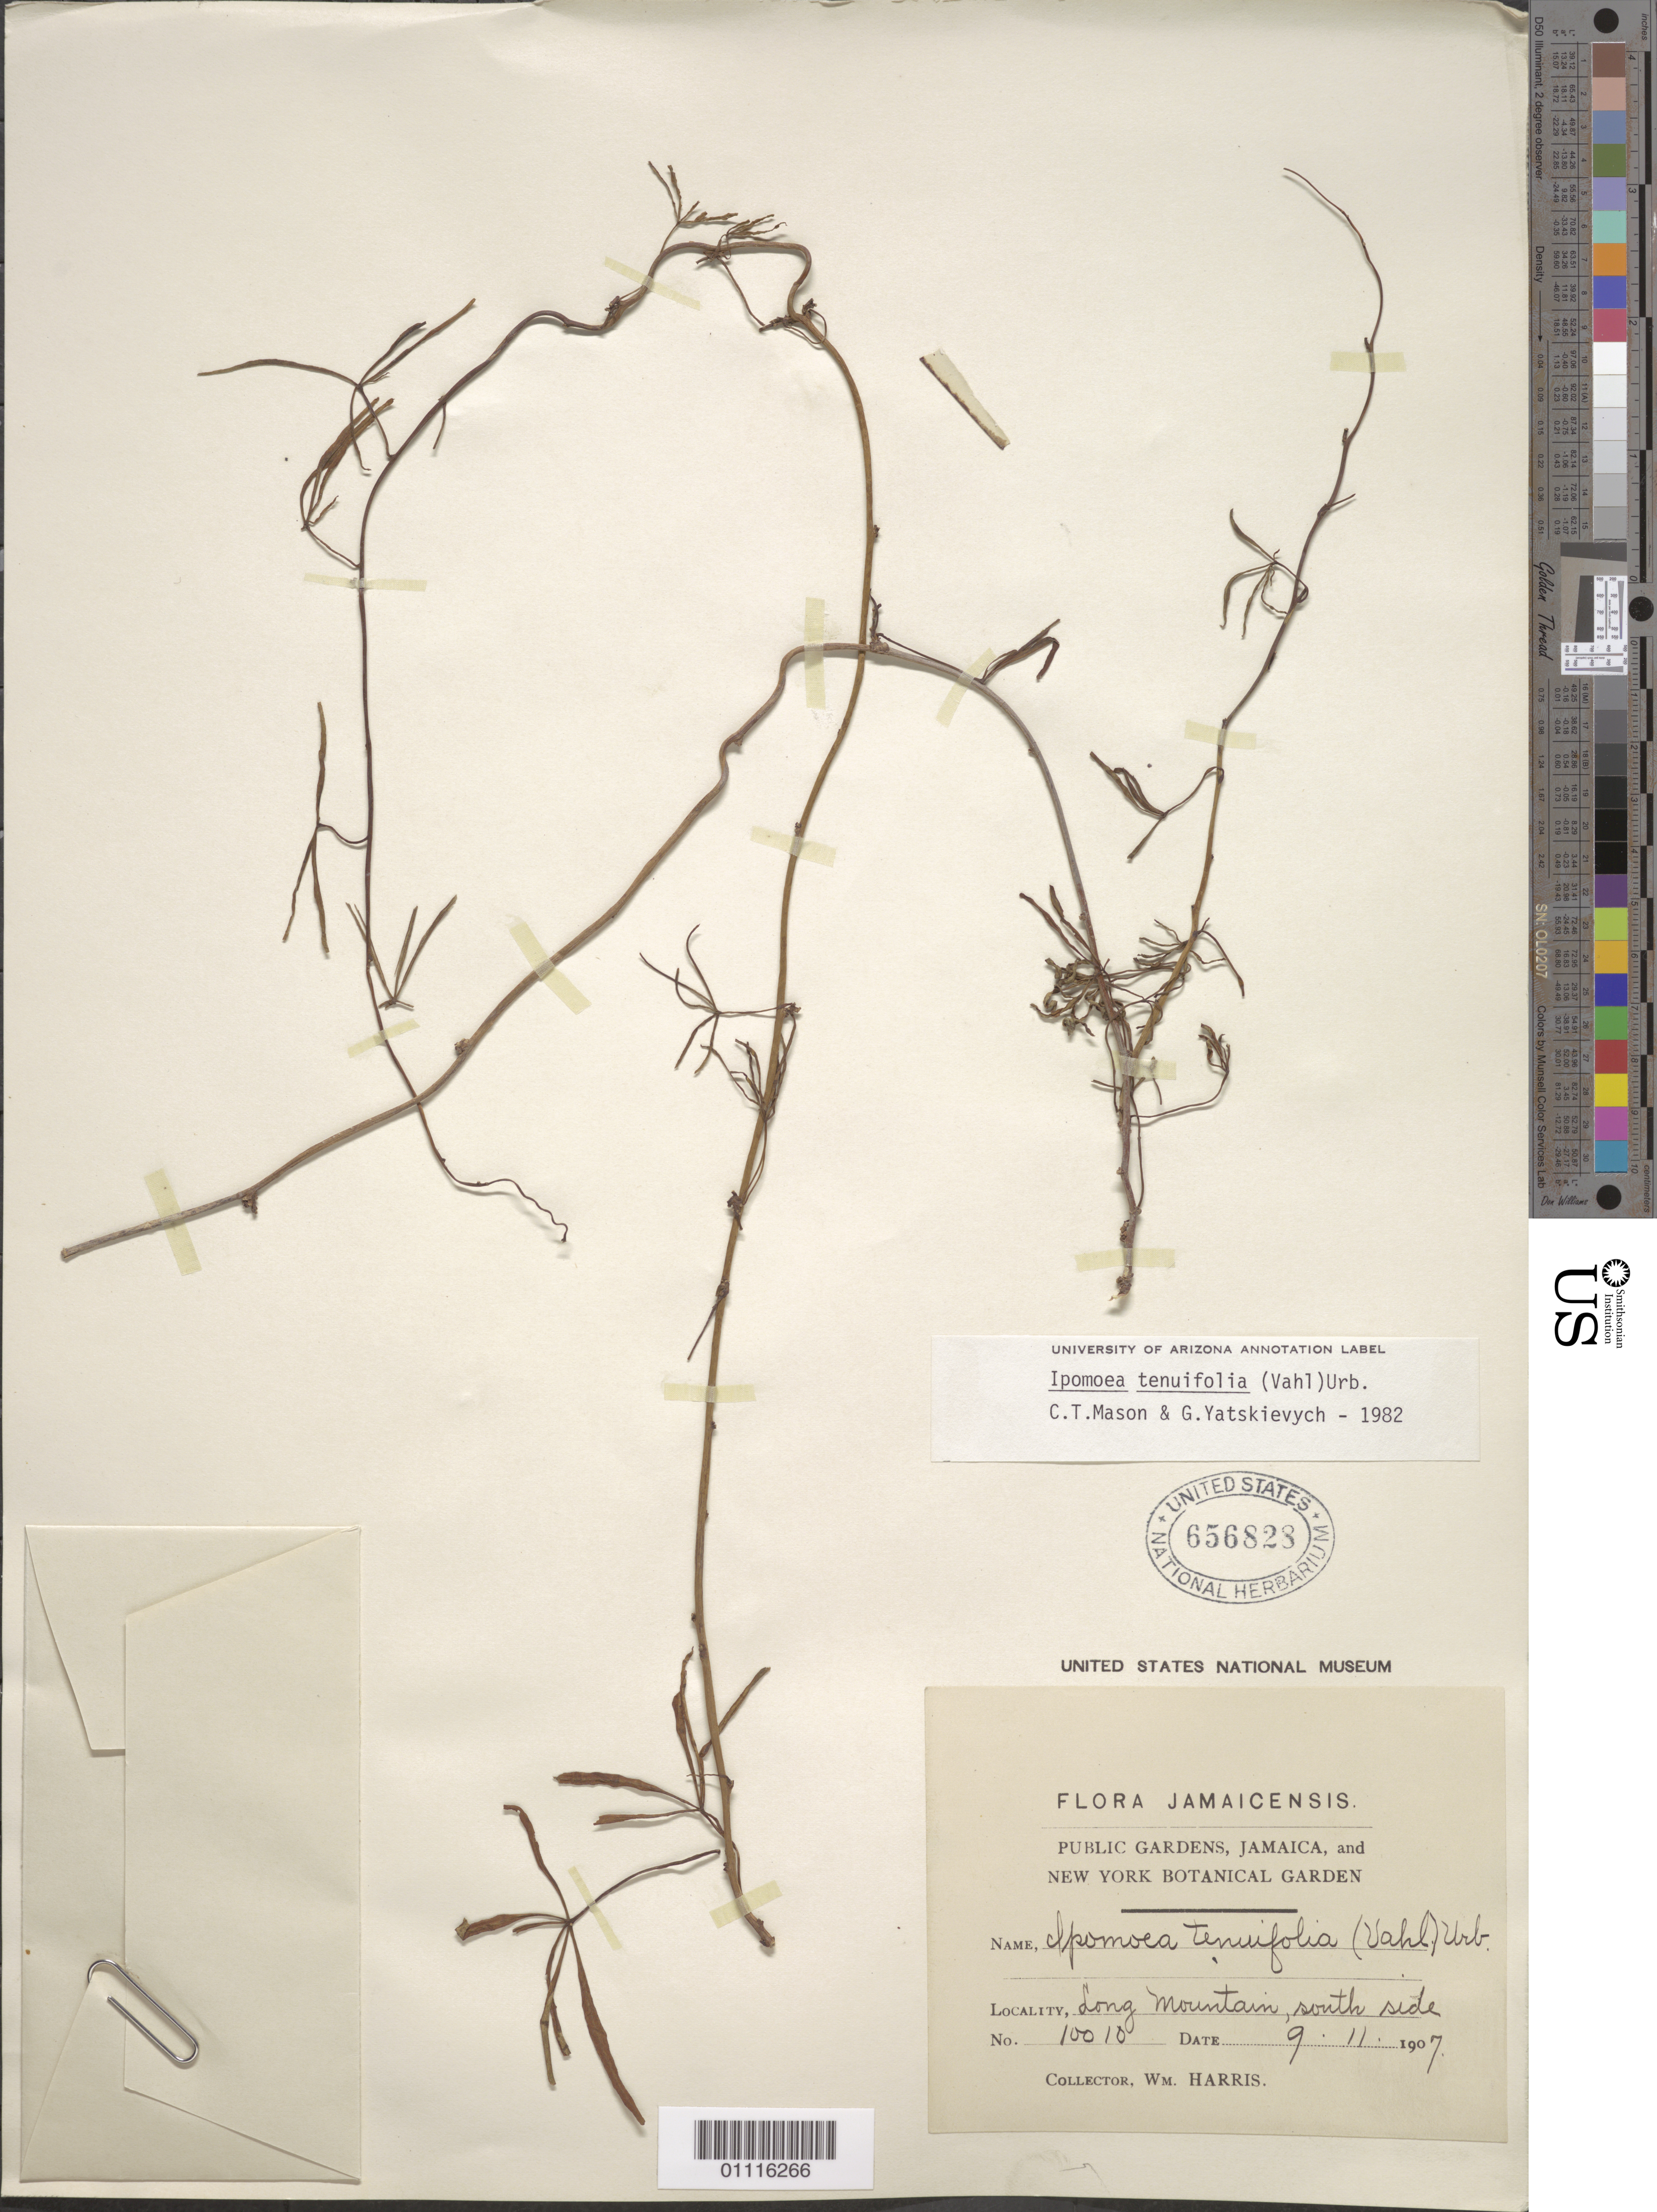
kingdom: Plantae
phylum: Tracheophyta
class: Magnoliopsida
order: Solanales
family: Convolvulaceae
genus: Ipomoea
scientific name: Ipomoea tenuifolia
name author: (Vahl) Urb.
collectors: W. Harris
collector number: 10010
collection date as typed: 09 Nov 1907 or 11 Sep 1907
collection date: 1907-09-11 or 1907-11-09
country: Jamaica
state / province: Kingston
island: Jamaica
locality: Long Mountain, S side.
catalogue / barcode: US 656823